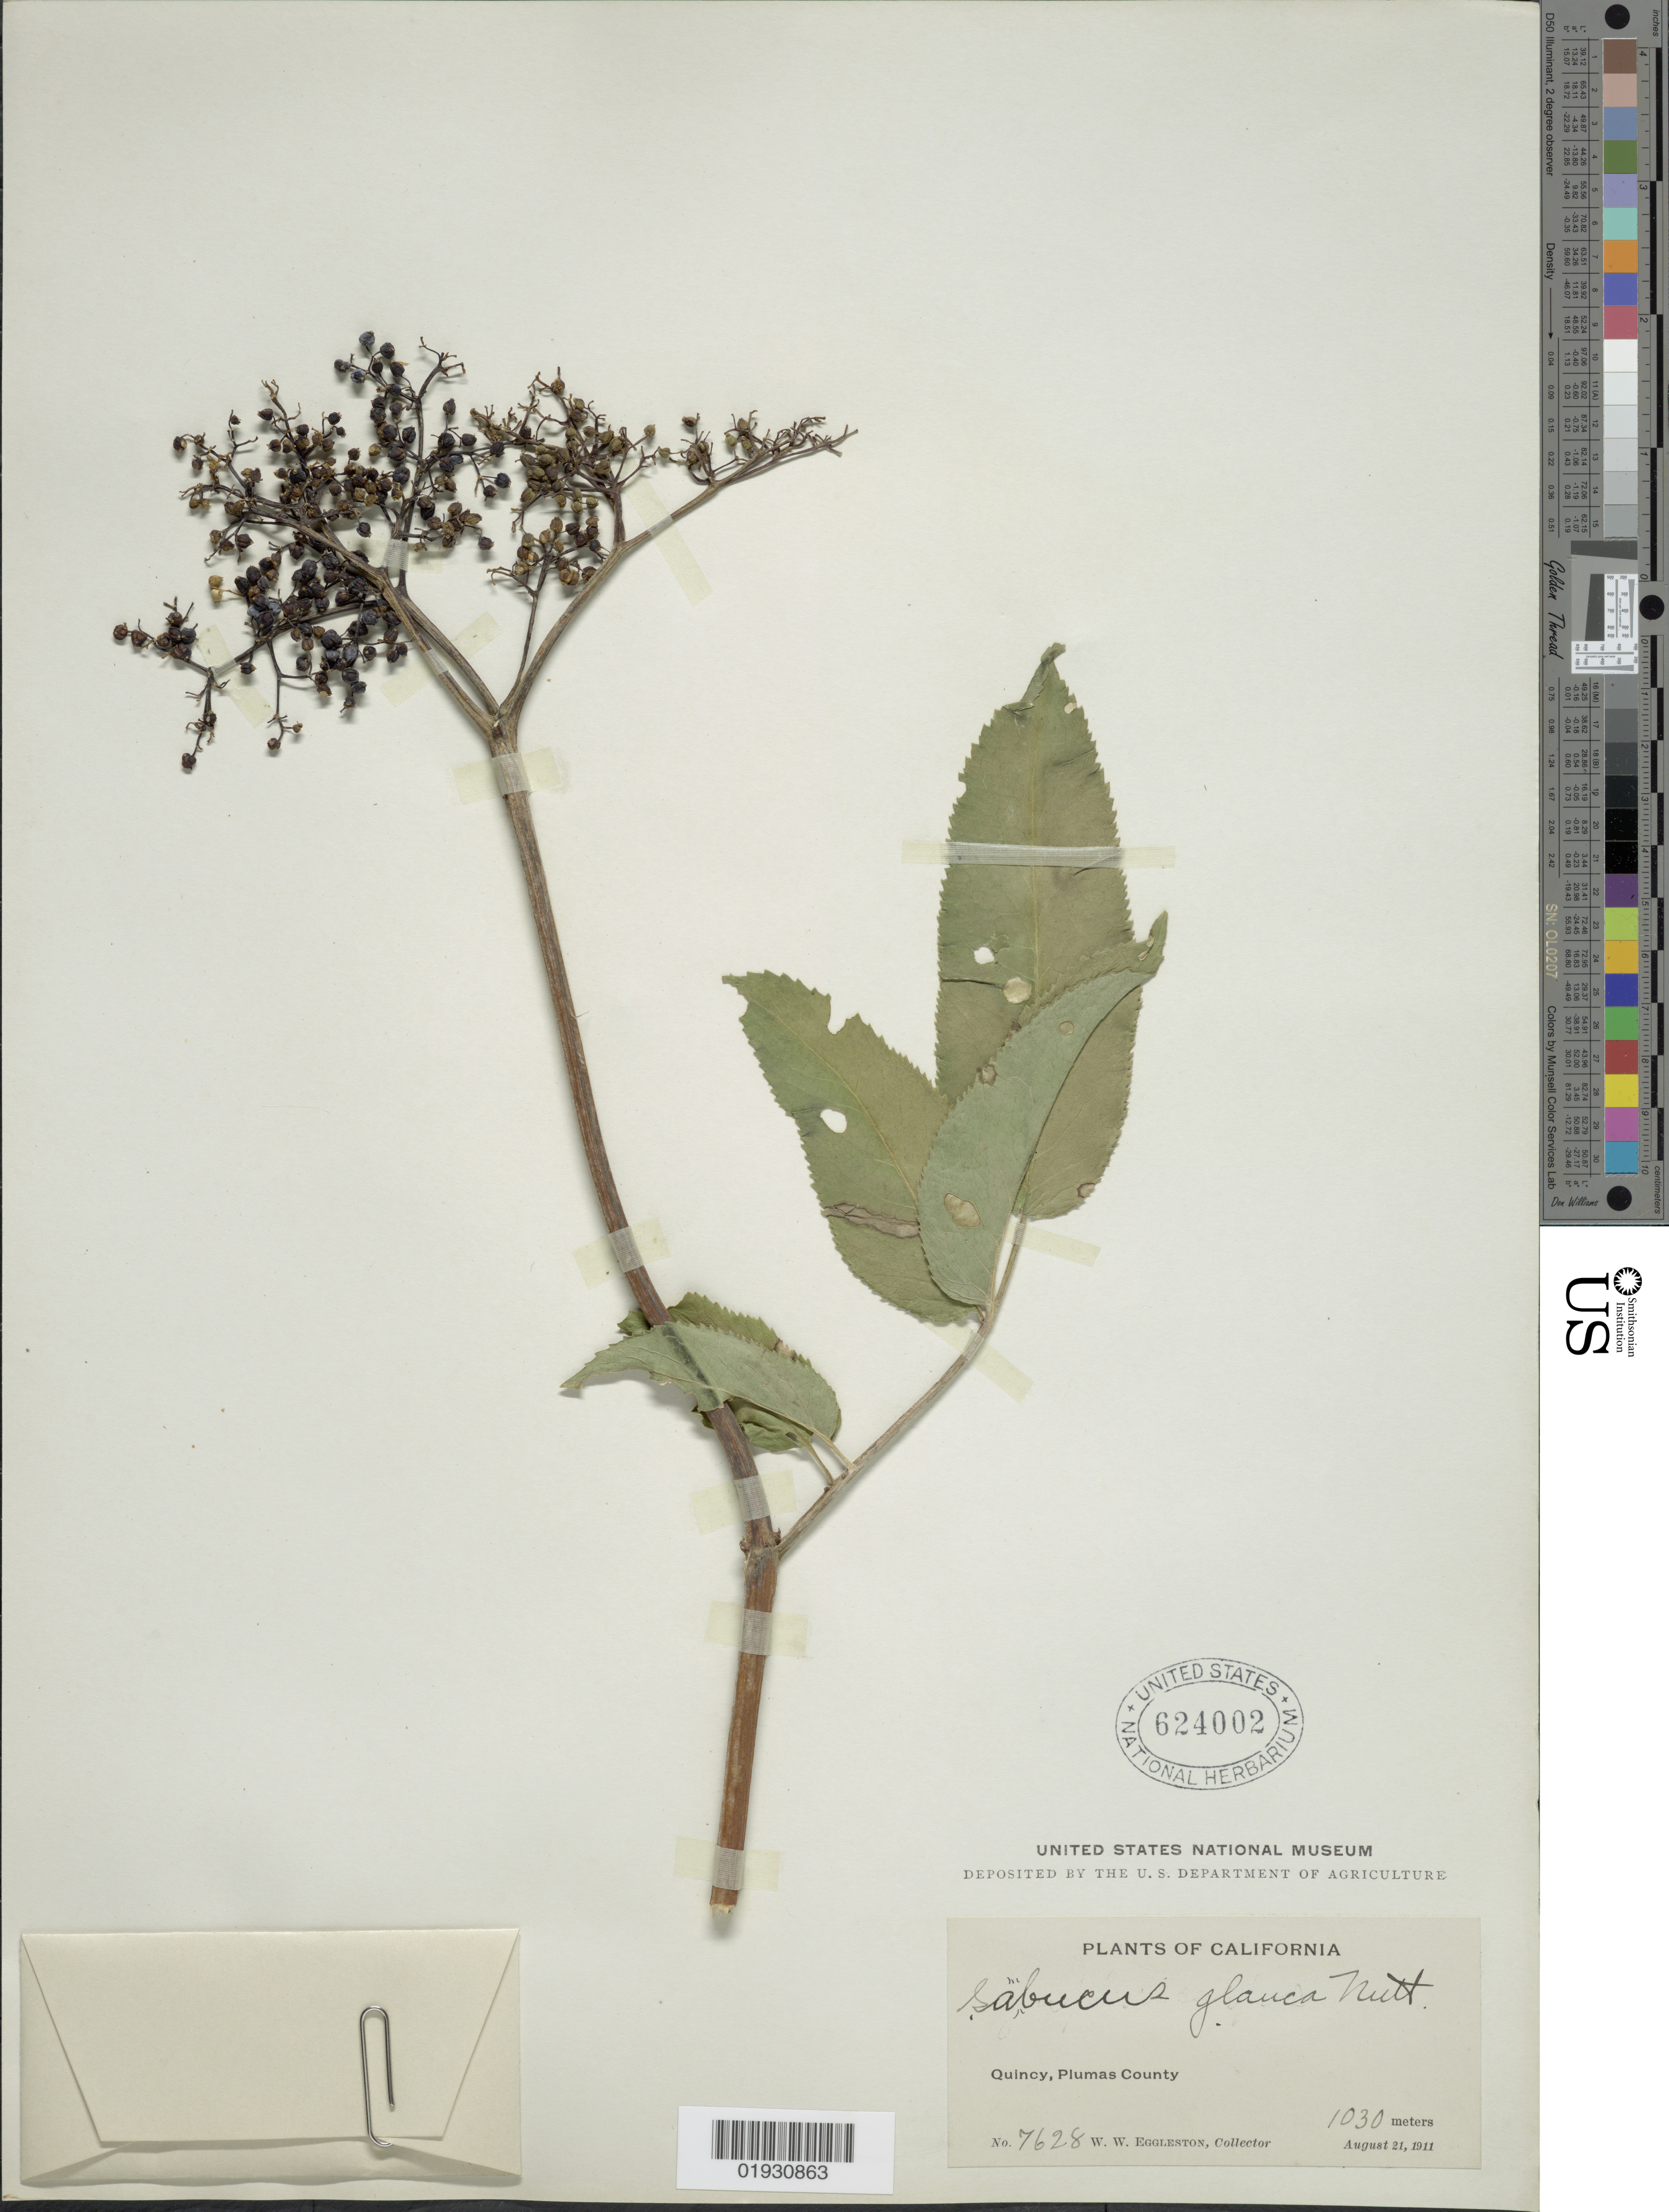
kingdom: Plantae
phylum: Tracheophyta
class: Magnoliopsida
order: Dipsacales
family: Viburnaceae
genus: Sambucus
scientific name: Sambucus cerulea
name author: Raf.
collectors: W. W. Eggleston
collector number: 7628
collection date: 1911-08-21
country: United States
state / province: California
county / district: Plumas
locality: Quincy, Plumas County.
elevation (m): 1030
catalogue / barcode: US 624002